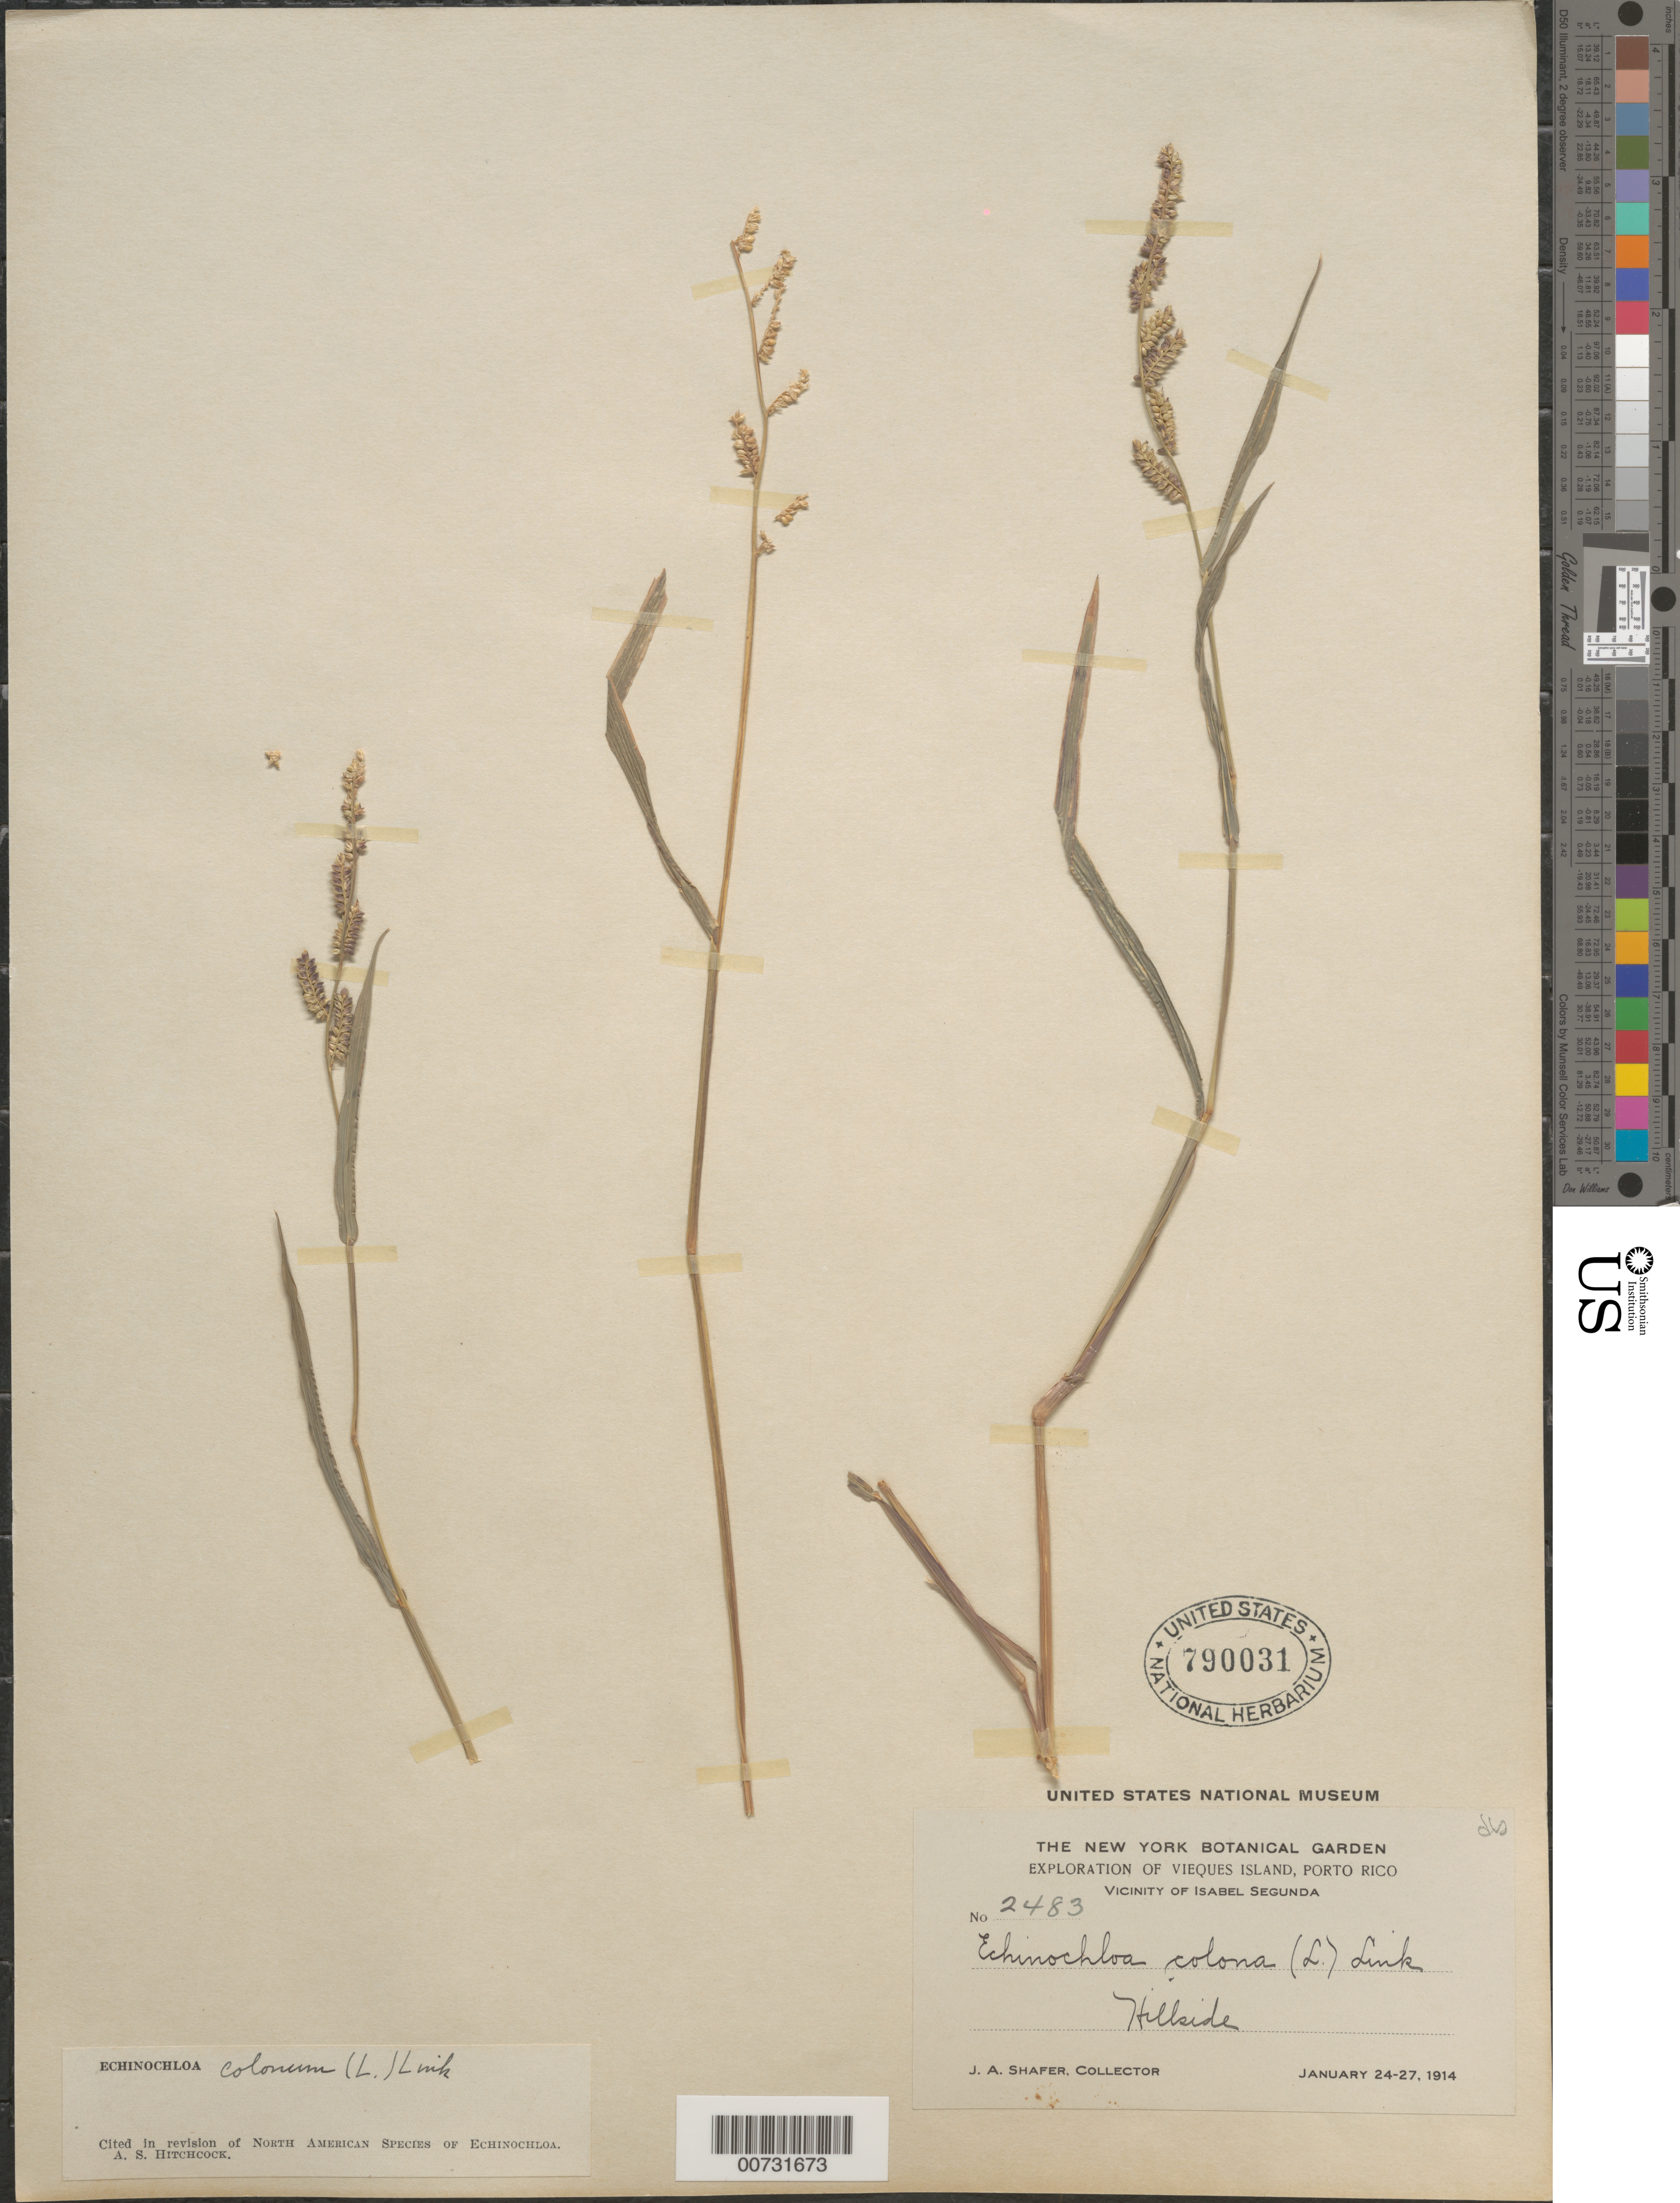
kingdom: Plantae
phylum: Tracheophyta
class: Liliopsida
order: Poales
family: Poaceae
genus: Echinochloa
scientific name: Echinochloa colona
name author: (L.) Link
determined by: Hitchcock, Albert S.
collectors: J. A. Shafer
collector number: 2483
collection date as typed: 24 Jan 1914 to 27 Jan 1914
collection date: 1914-01-24/1914-01-27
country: Puerto Rico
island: Vieques I.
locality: Isabel Segunda, vic of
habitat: Hillside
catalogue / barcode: US 790031